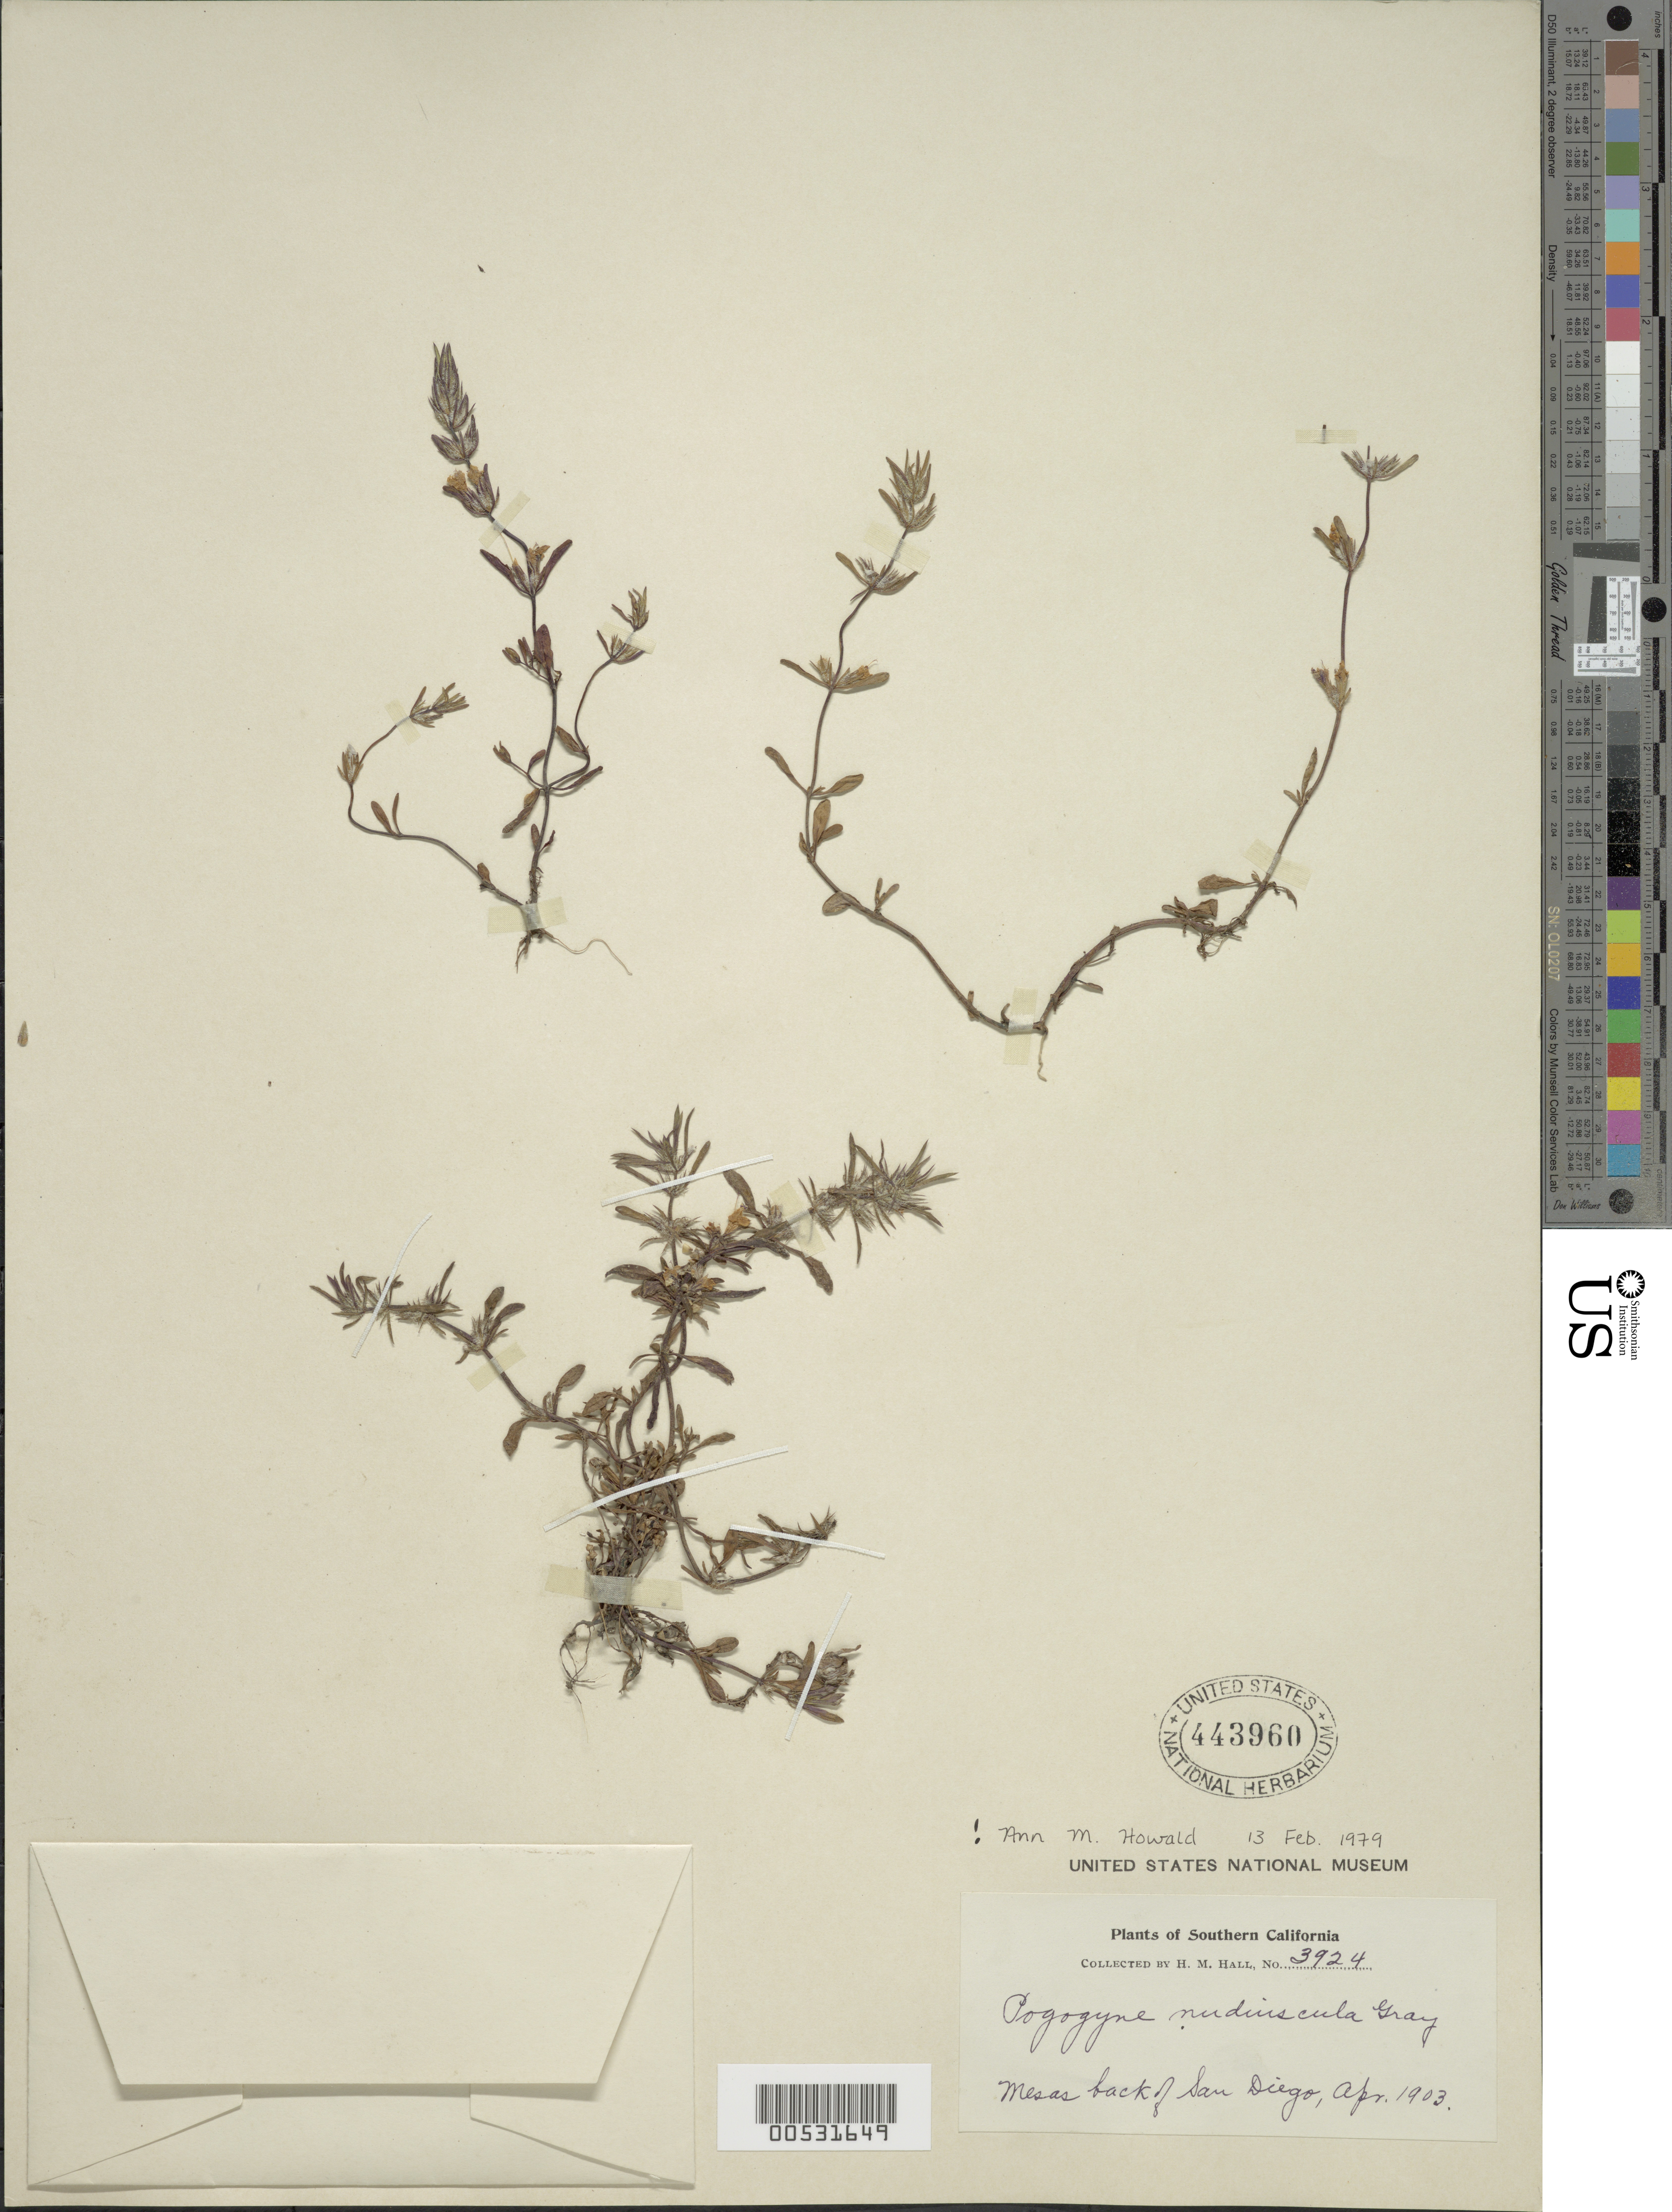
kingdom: Plantae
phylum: Tracheophyta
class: Magnoliopsida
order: Lamiales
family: Lamiaceae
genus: Pogogyne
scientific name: Pogogyne nudiuscula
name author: A. Gray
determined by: Howald, A. M.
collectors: H. M. Hall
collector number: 3924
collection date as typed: Apr 1903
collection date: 1903-04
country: United States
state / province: California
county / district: San Diego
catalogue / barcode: US 443960